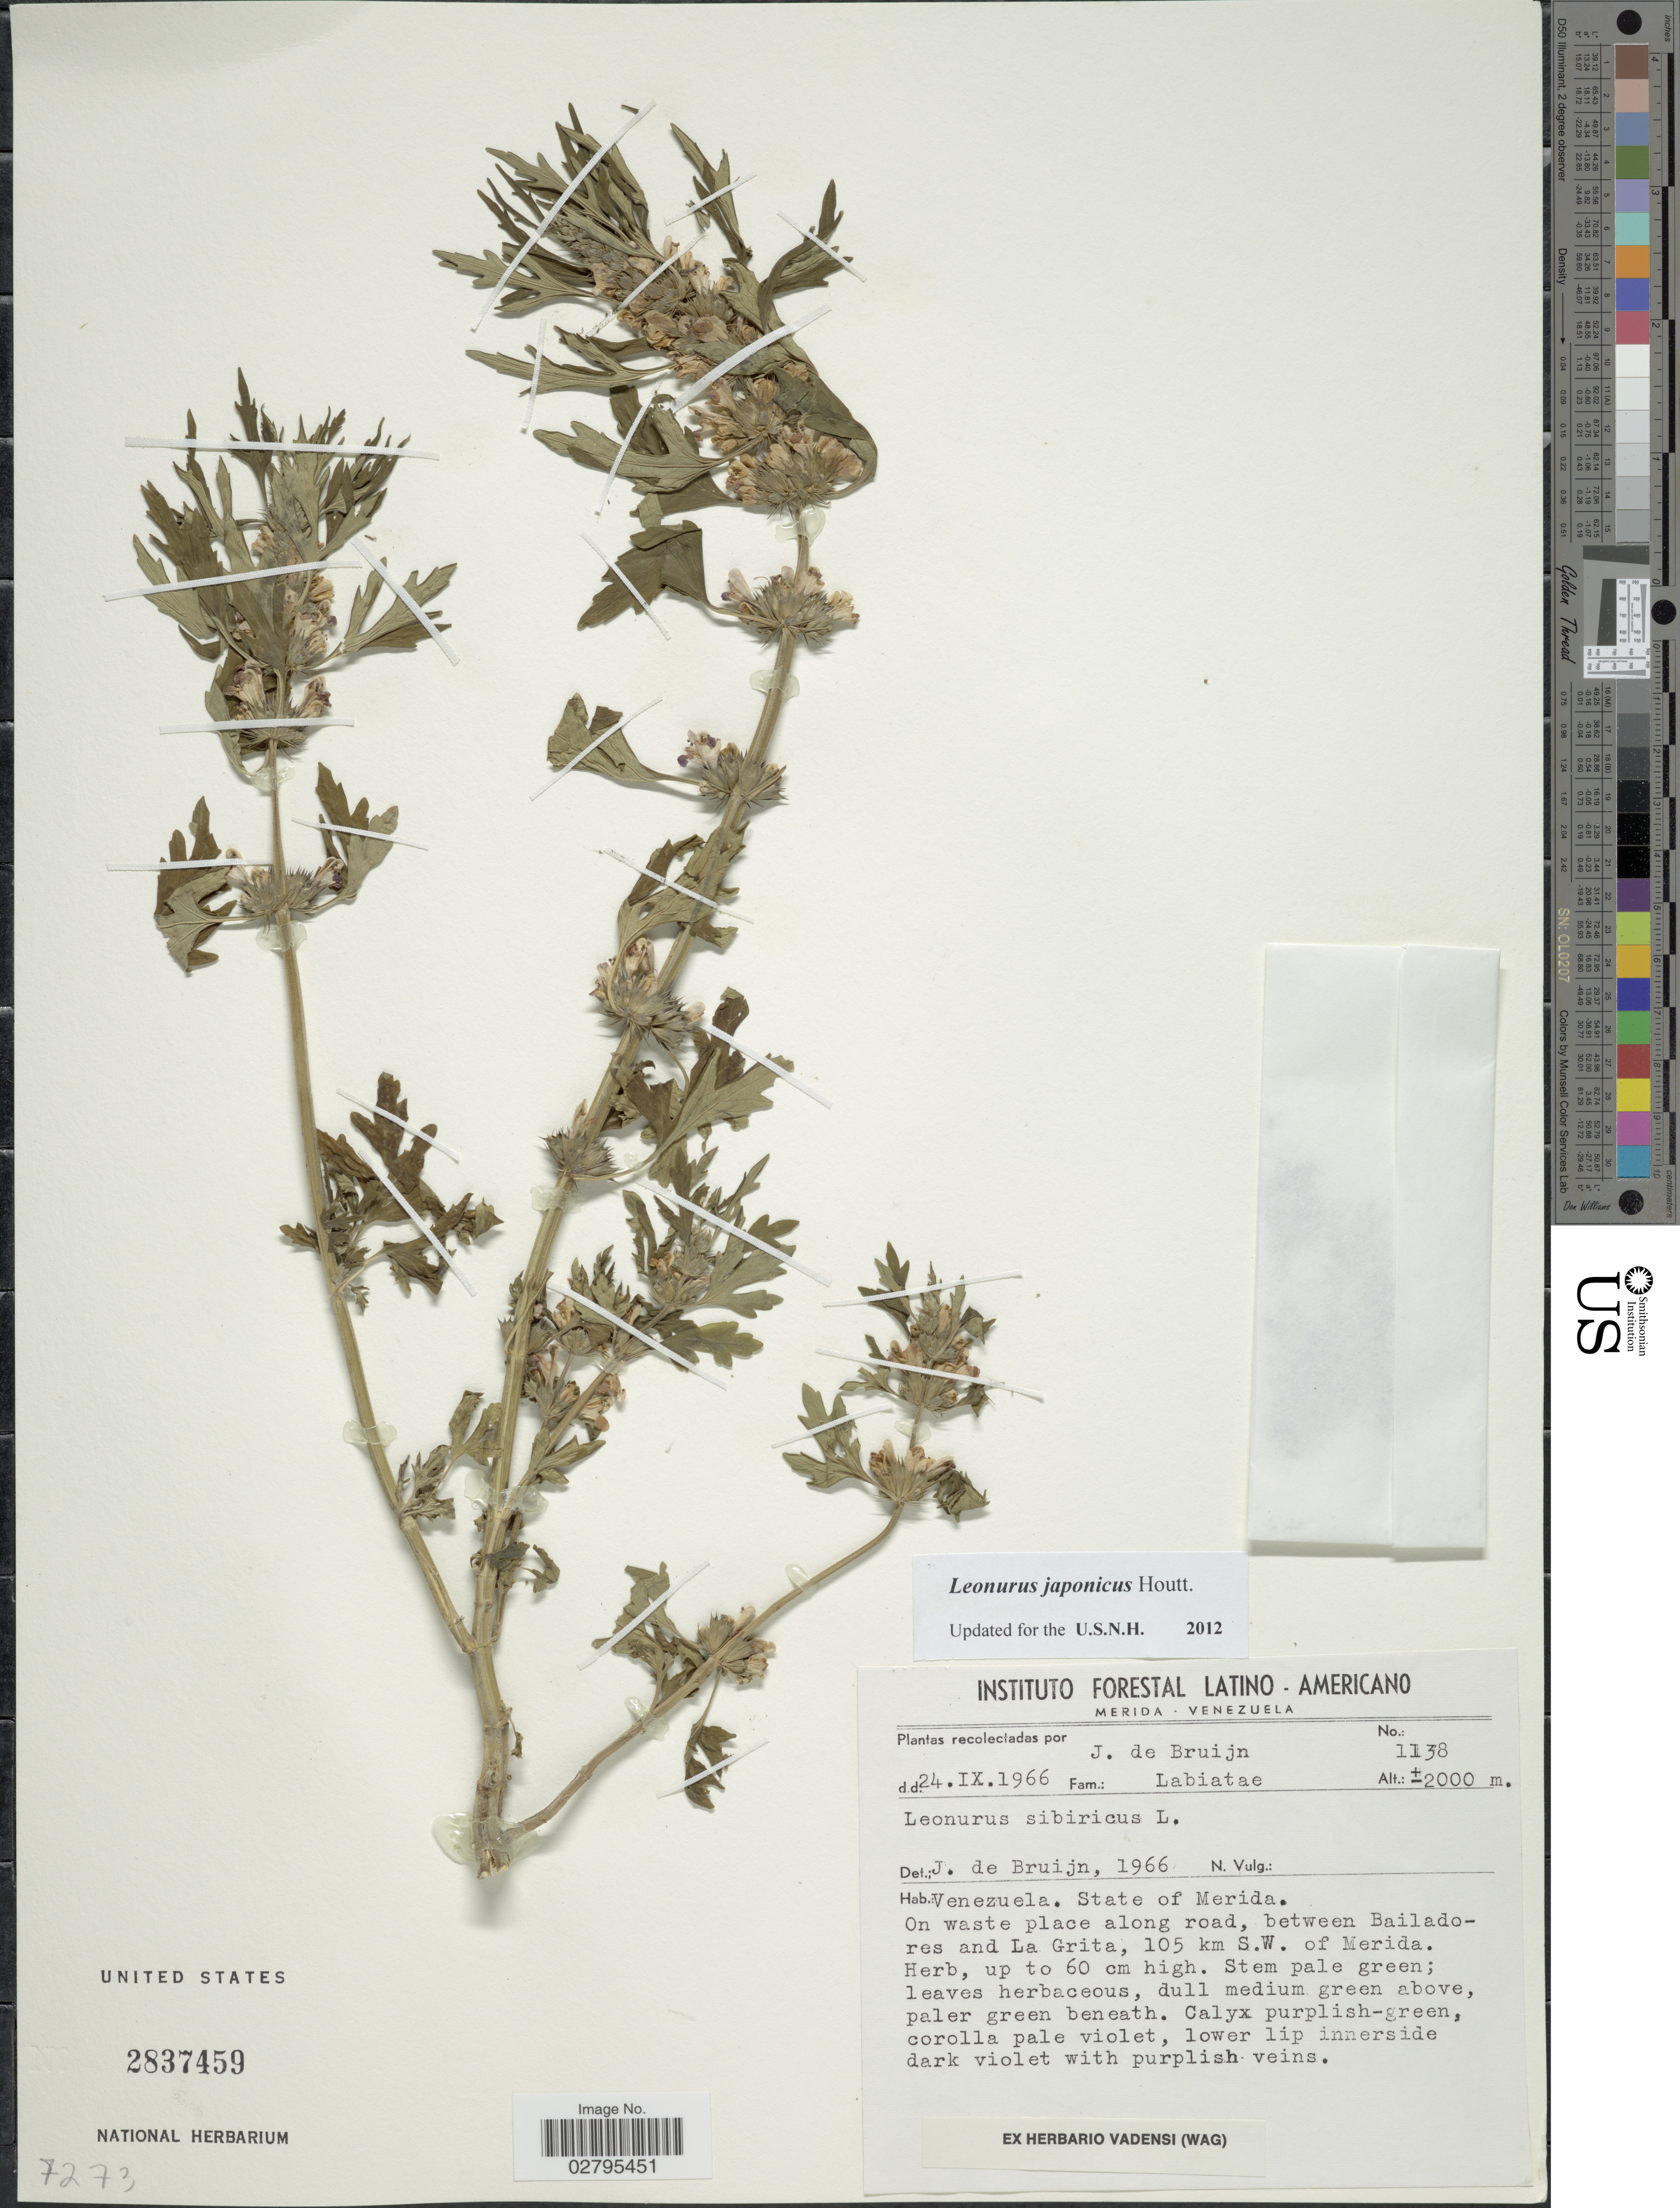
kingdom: Plantae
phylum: Tracheophyta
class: Magnoliopsida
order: Lamiales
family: Lamiaceae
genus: Leonurus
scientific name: Leonurus japonicus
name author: Houtt.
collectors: J. Bruijn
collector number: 1138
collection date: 1966-09-24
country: Venezuela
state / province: Mérida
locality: On waste place along road, between Bailadores and La Grita, 105 km S.W. of Merida.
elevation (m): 2000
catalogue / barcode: US 2837459